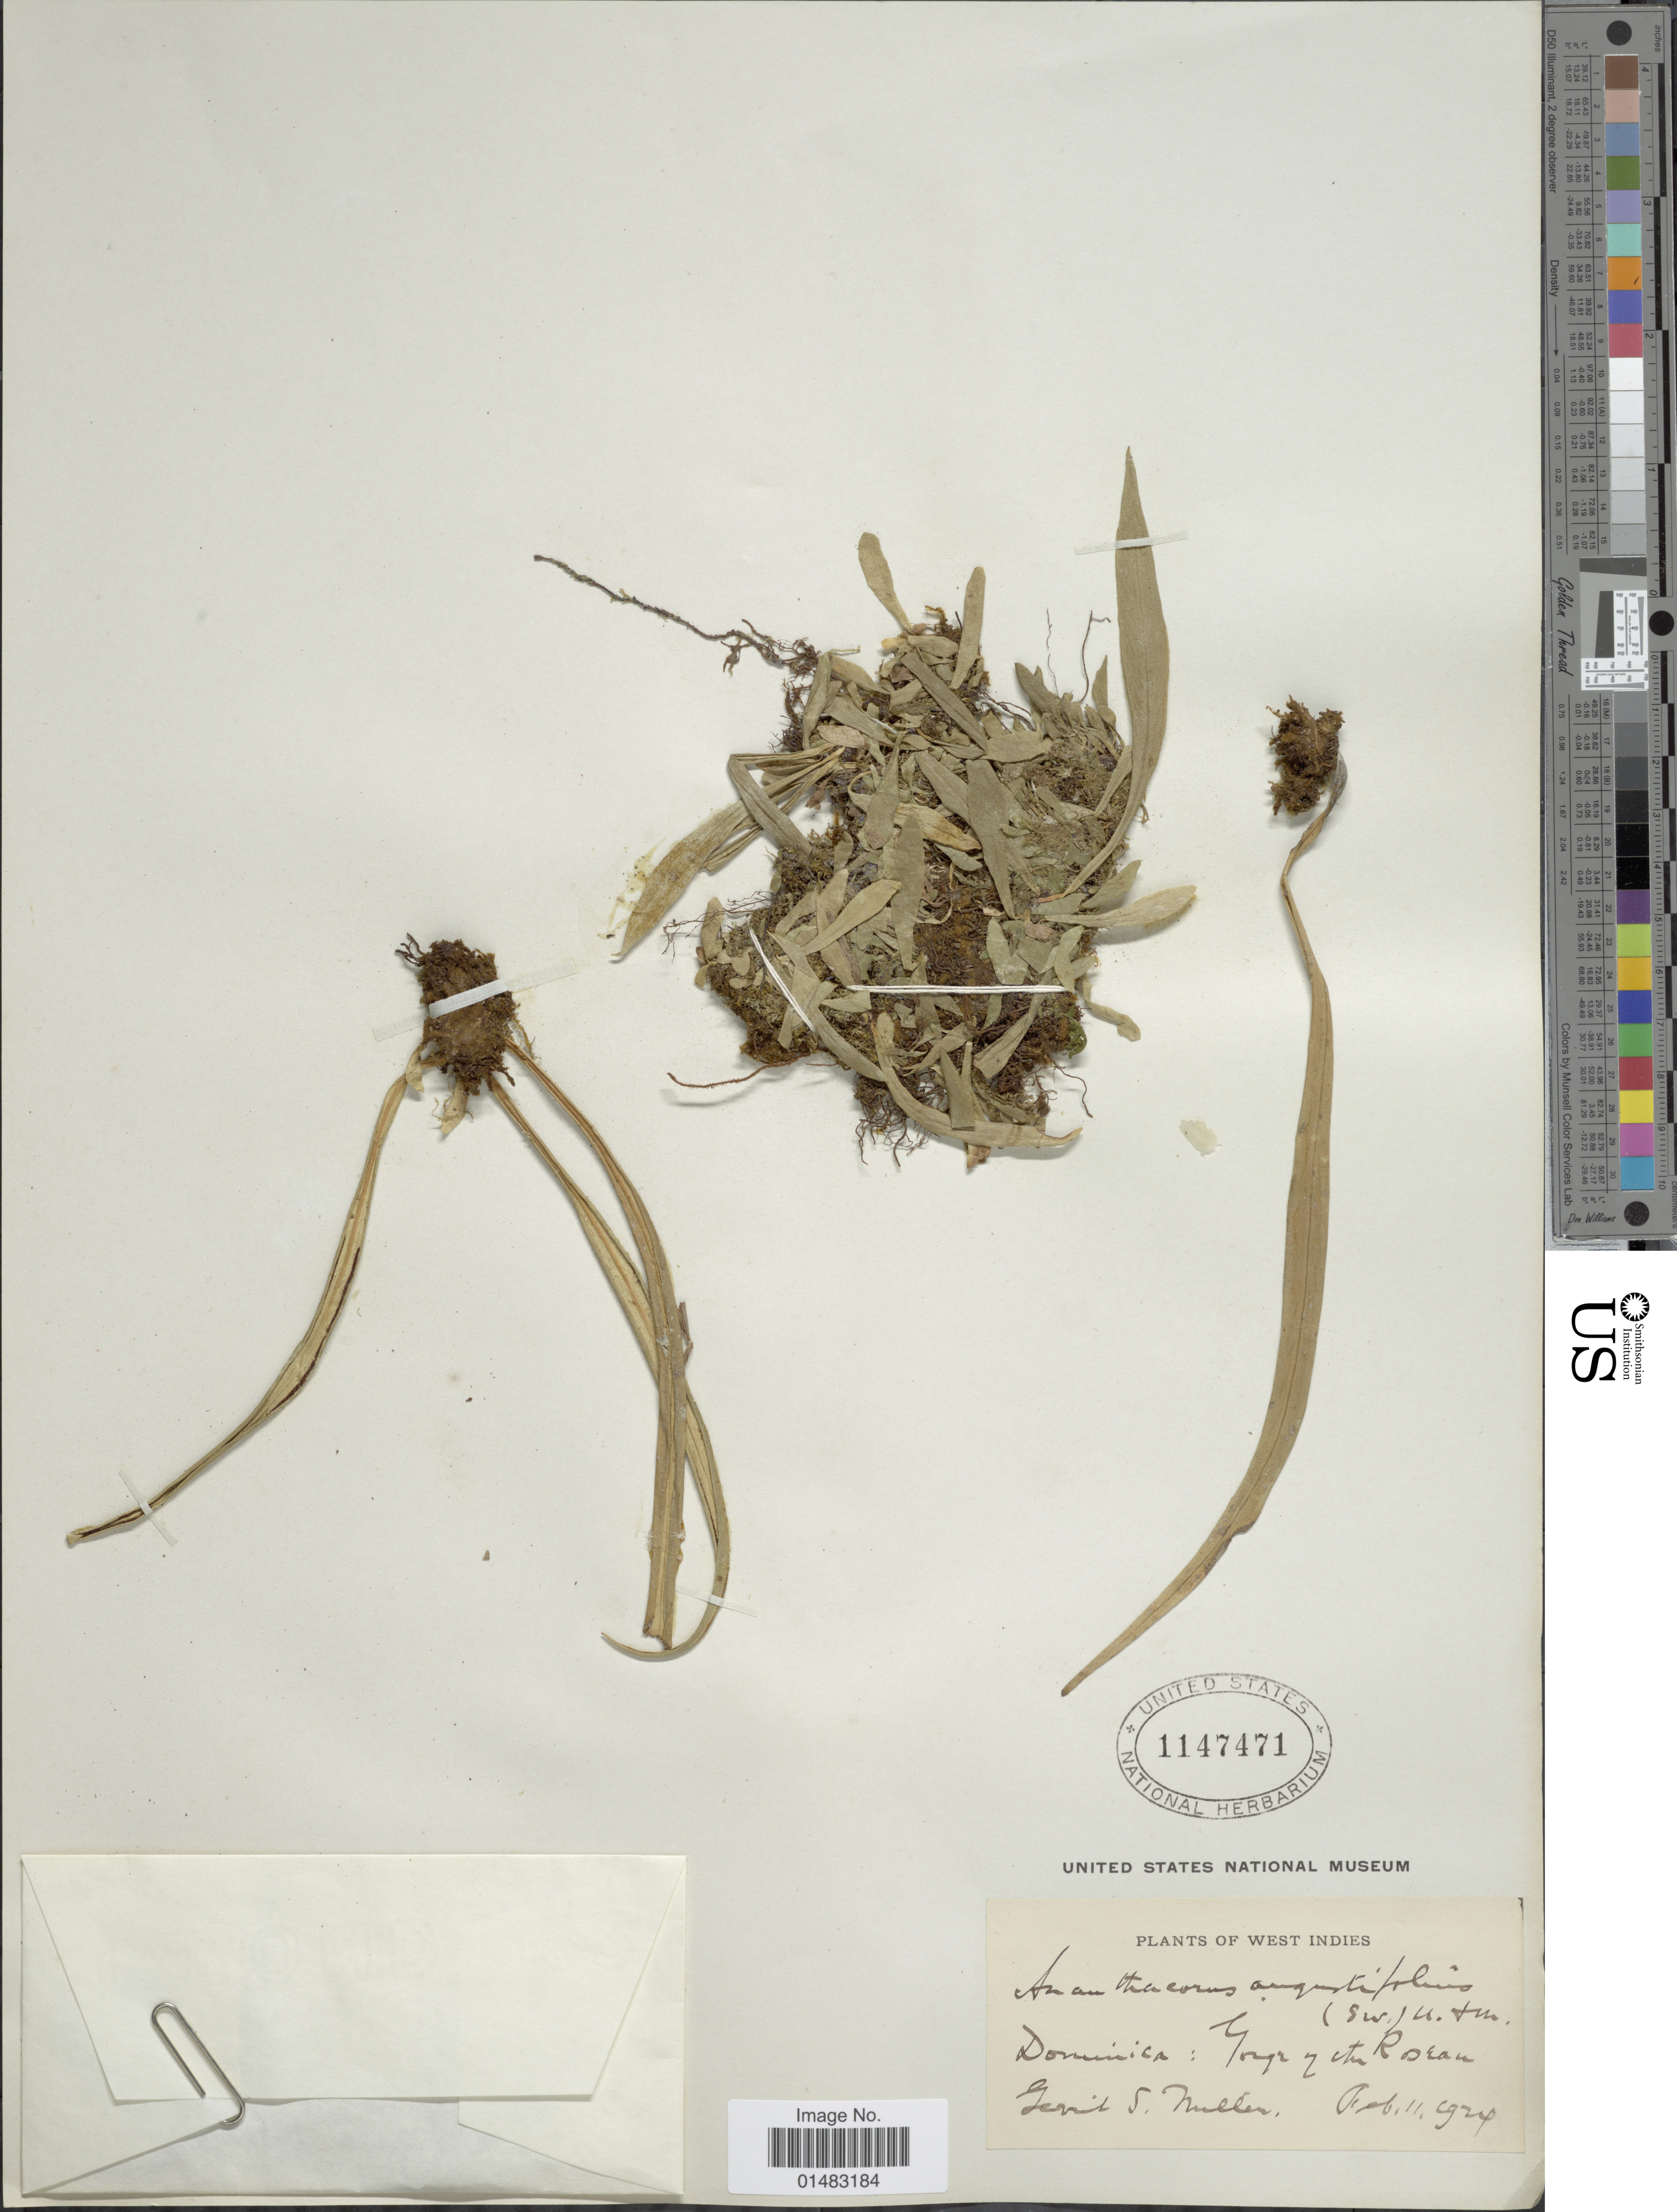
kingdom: Plantae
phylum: Tracheophyta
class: Polypodiopsida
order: Polypodiales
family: Pteridaceae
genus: Ananthacorus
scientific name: Ananthacorus angustifolius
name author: (Sw.) Underw. & Maxon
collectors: G. S. Miller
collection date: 1927-02-11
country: Dominica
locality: Gorge of the Roseau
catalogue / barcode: US 1147471